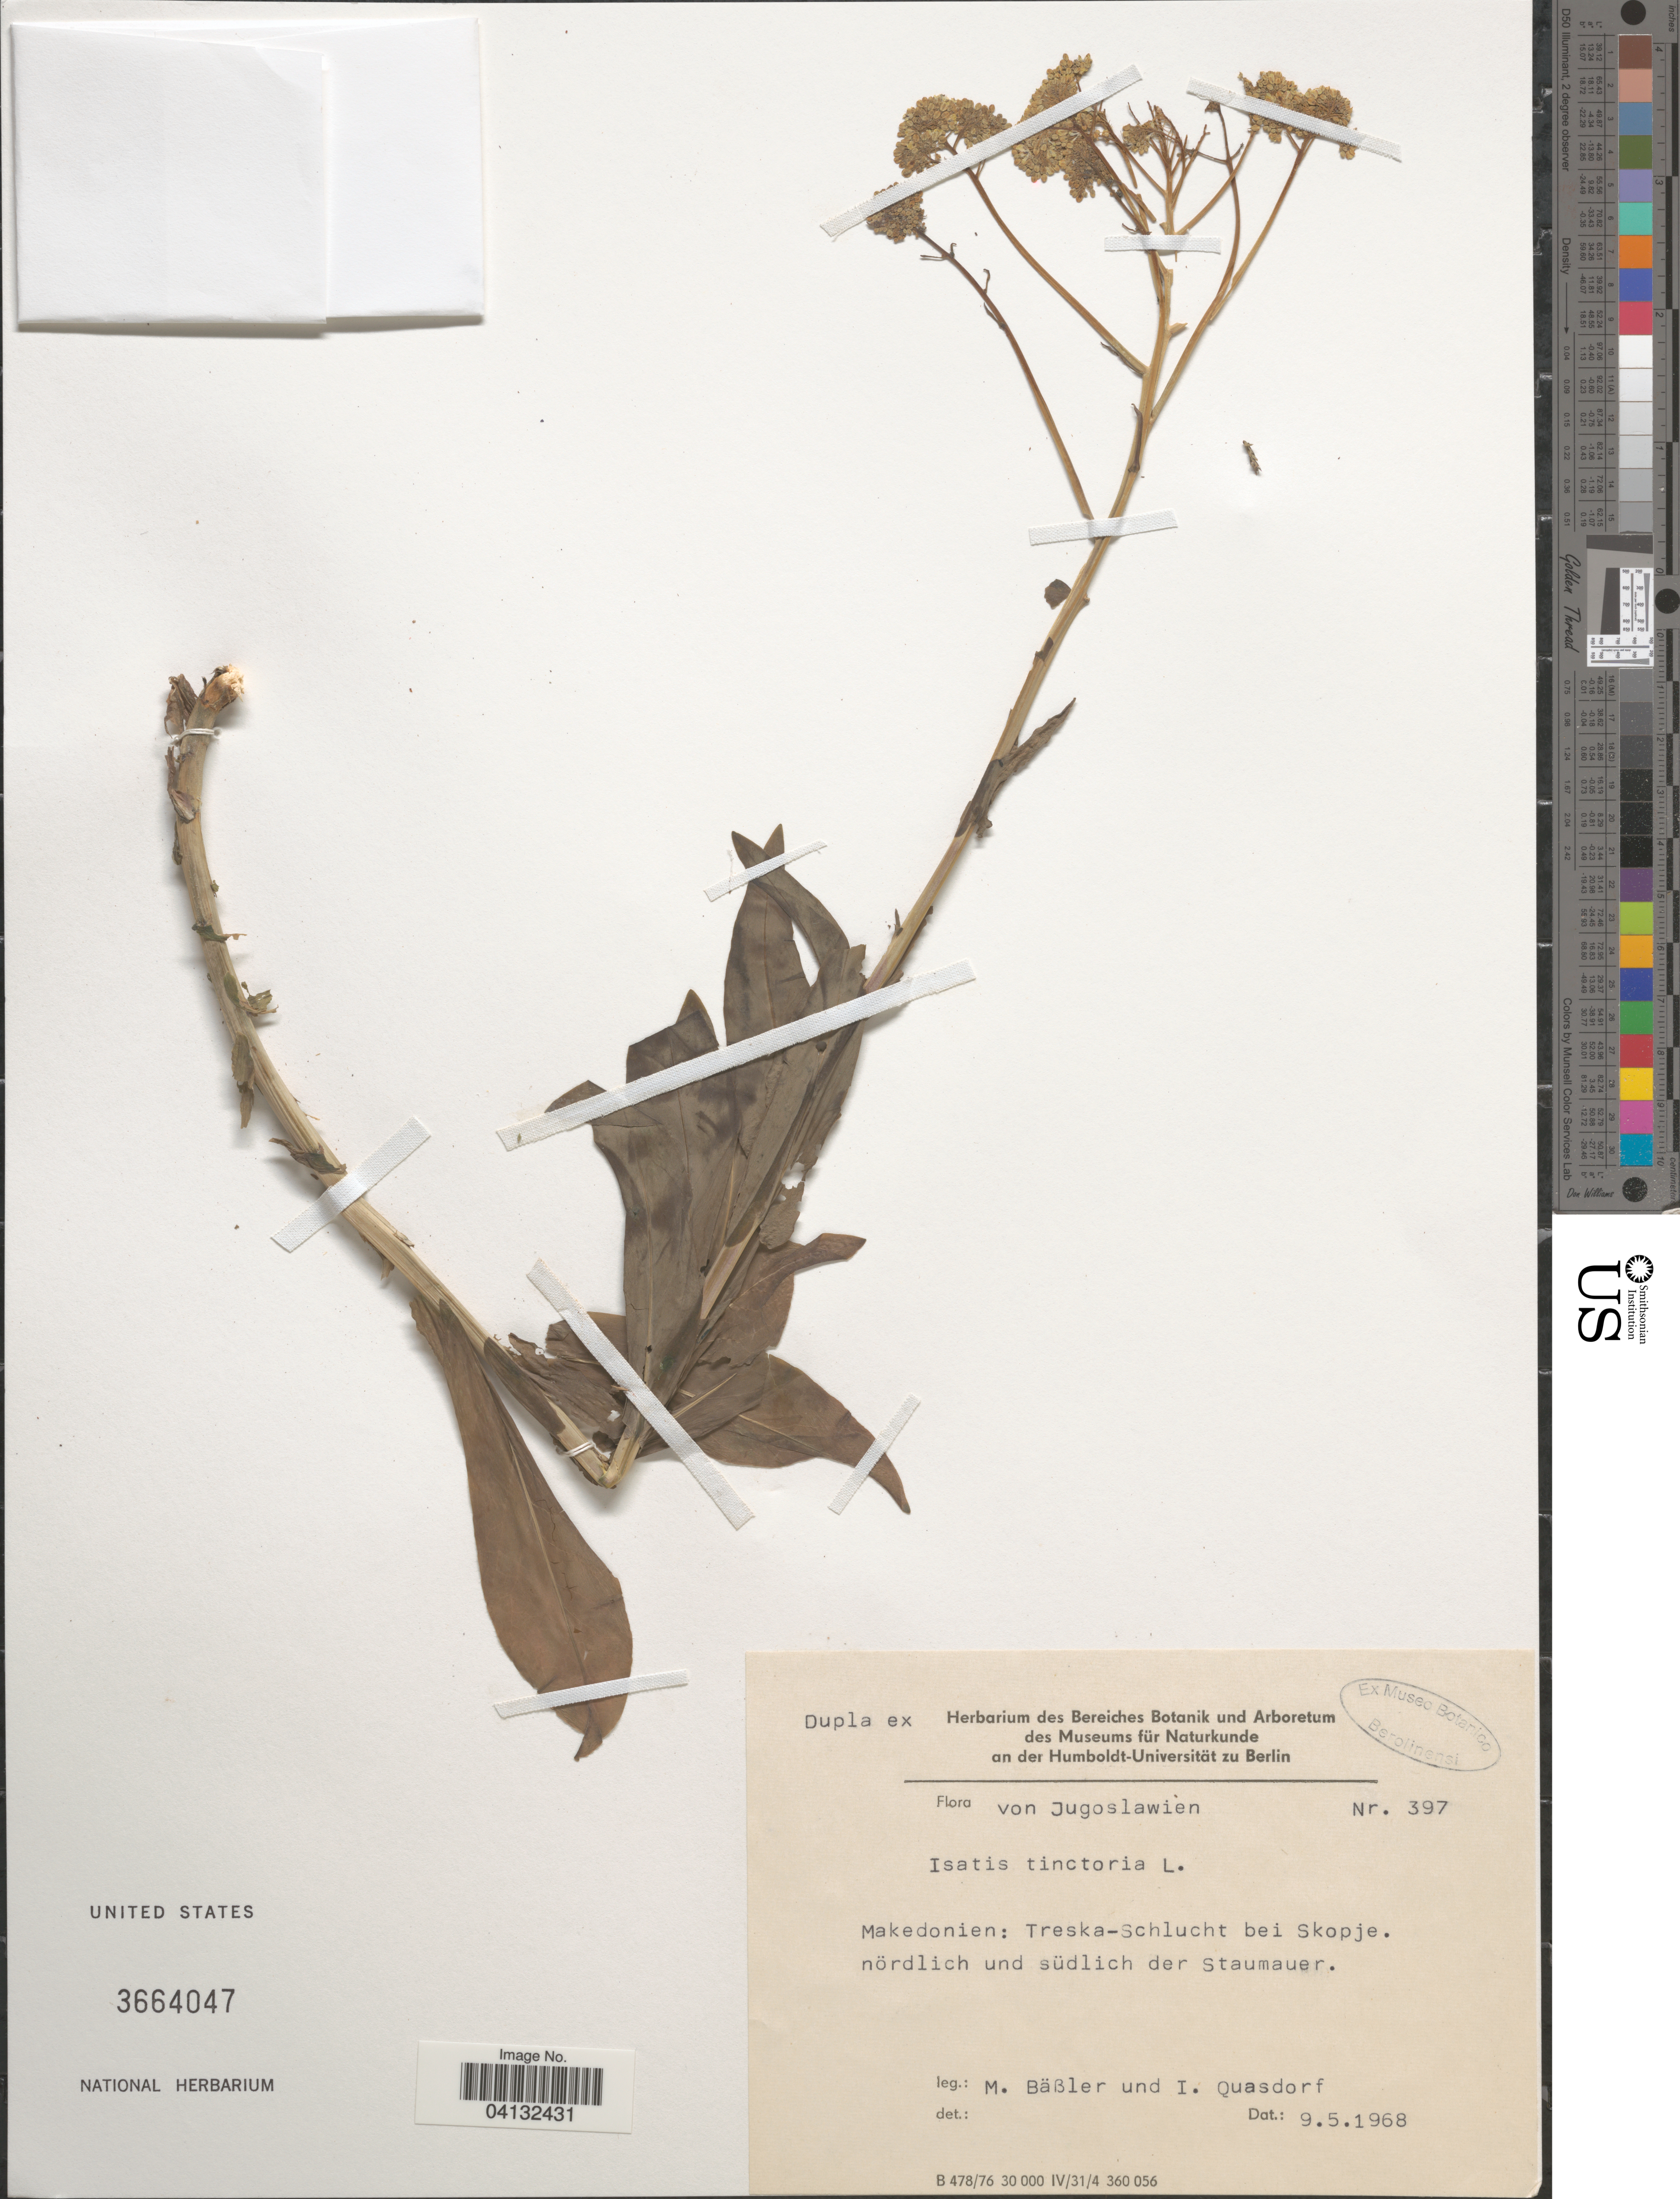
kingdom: Plantae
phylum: Tracheophyta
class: Magnoliopsida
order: Brassicales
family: Brassicaceae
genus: Isatis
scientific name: Isatis tinctoria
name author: L.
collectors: M. Bässler & I. Quasdorf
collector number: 397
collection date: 1968-05-09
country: North Macedonia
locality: Makedonien: Treska-Schlucht bei Skopje. Nördlich und südlich der Staumauer.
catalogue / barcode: US 3664047